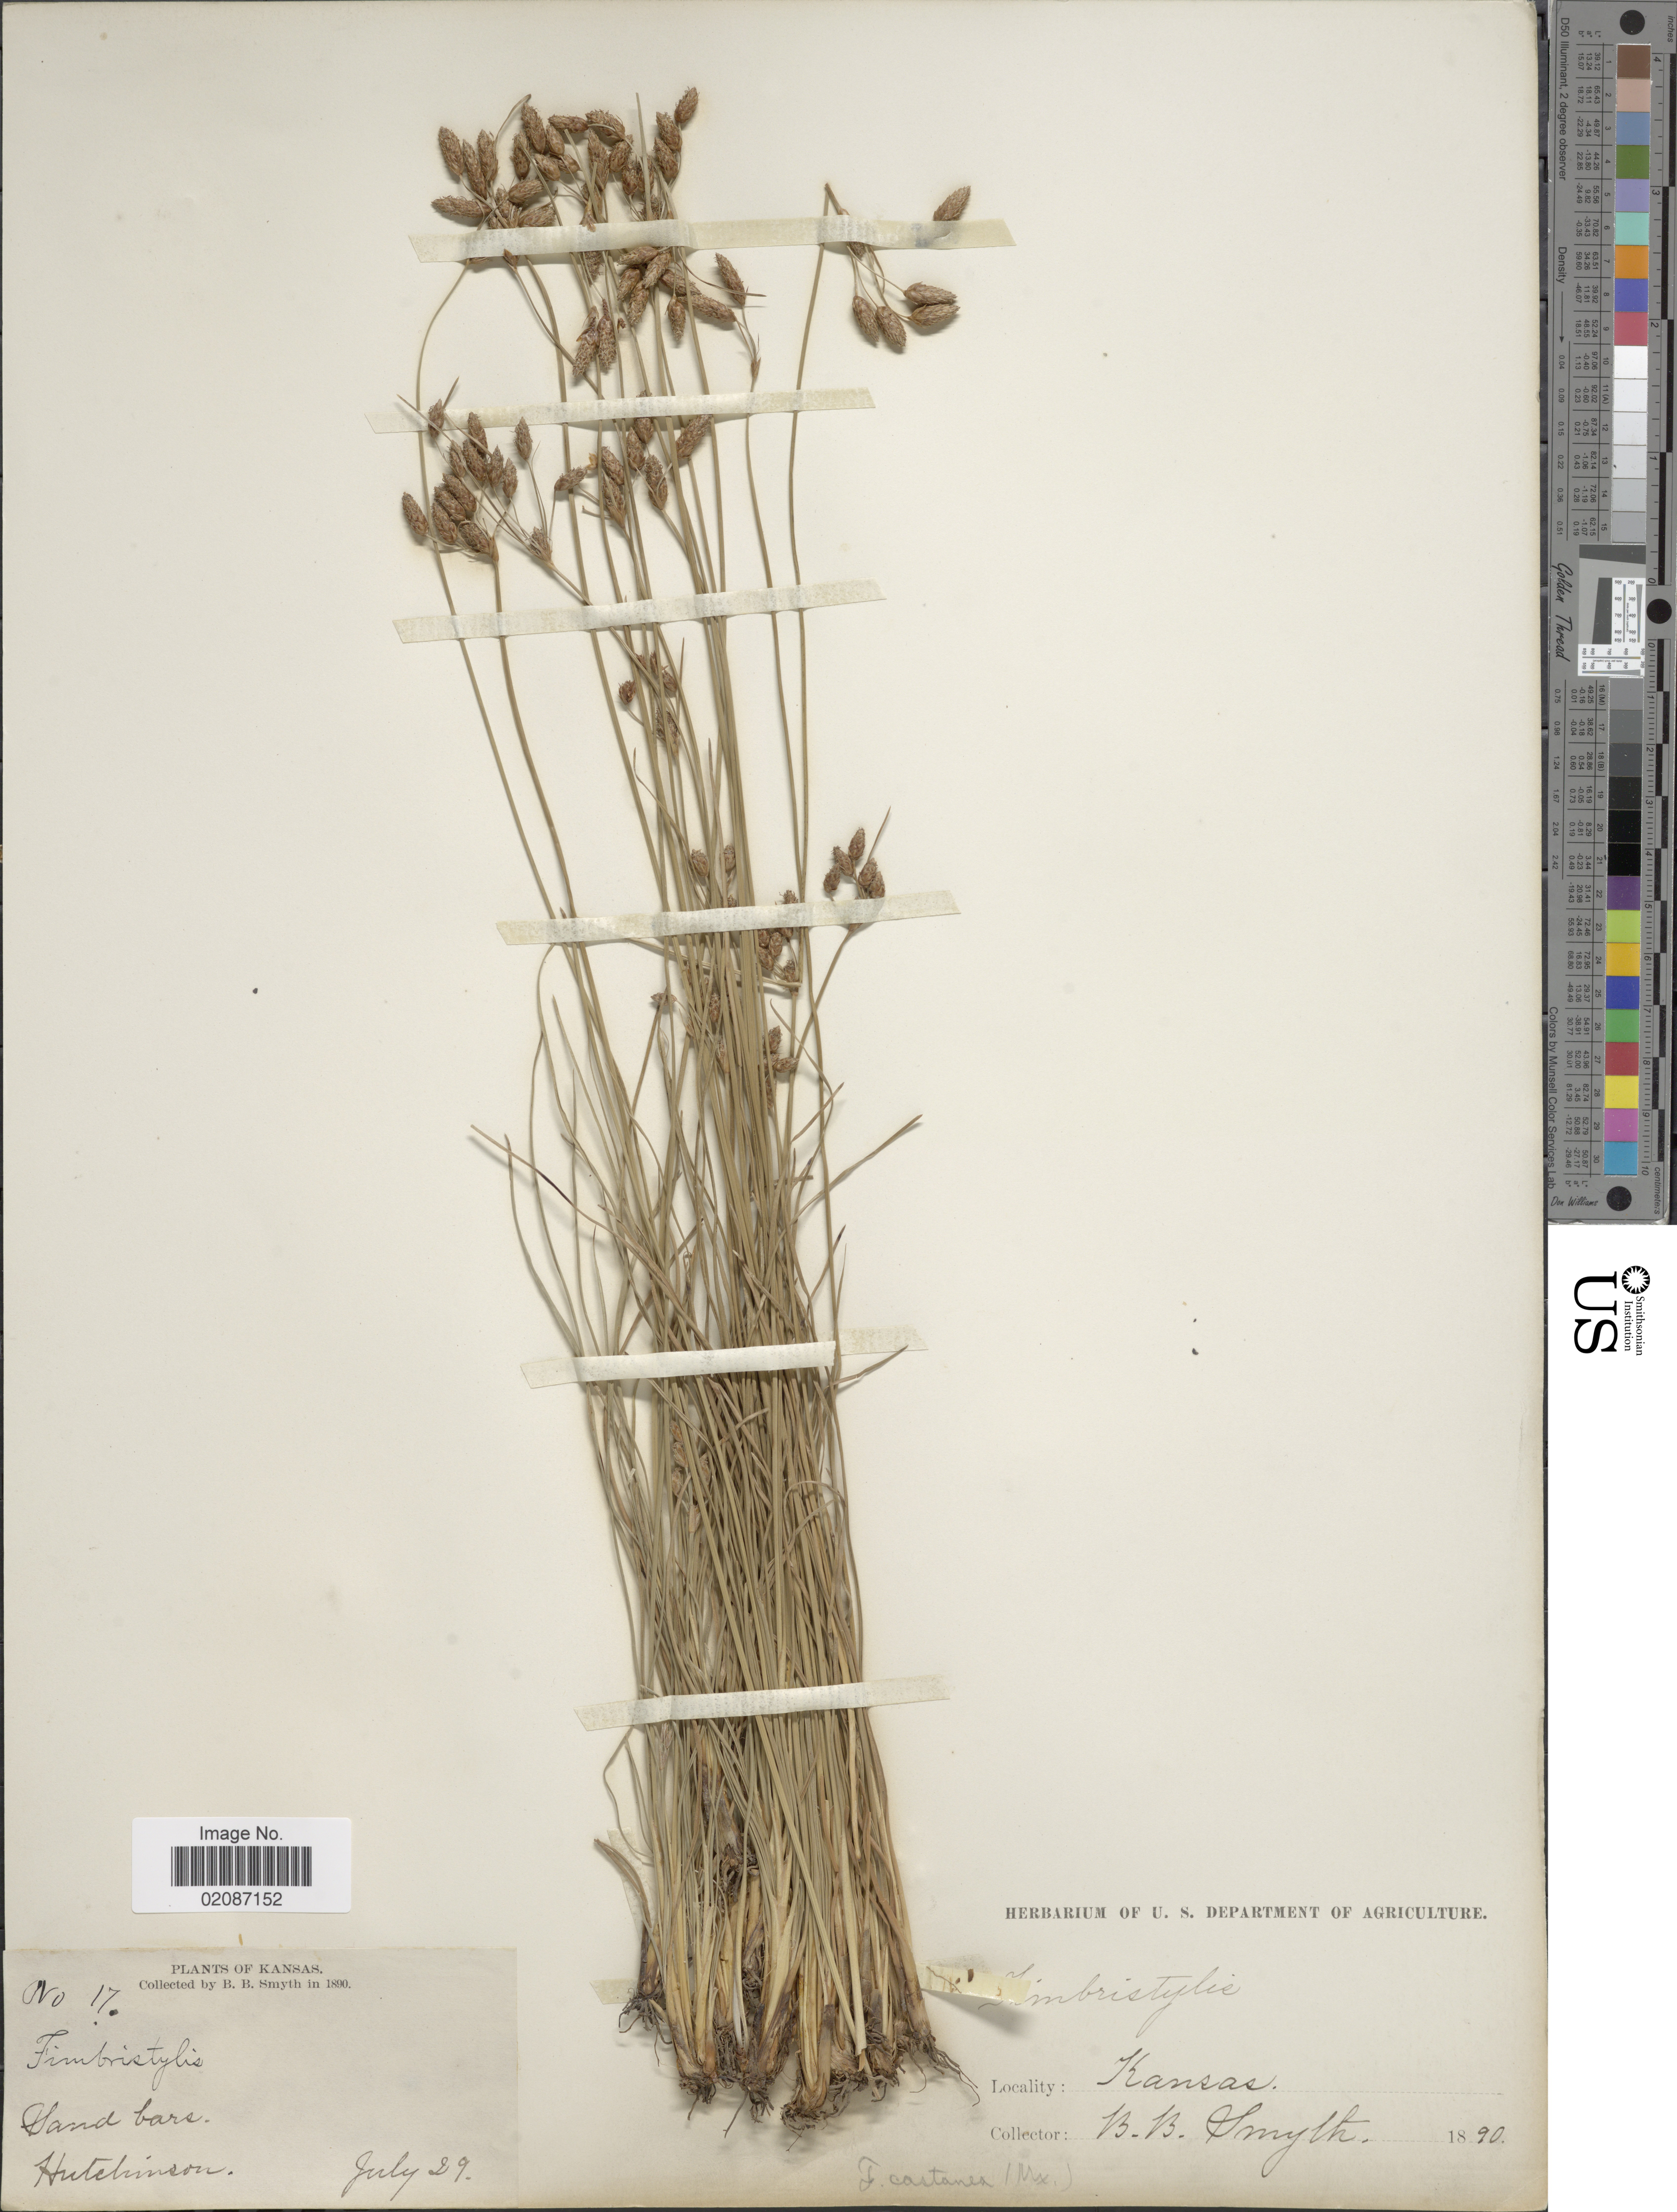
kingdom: Plantae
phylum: Tracheophyta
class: Liliopsida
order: Poales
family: Cyperaceae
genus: Fimbristylis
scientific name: Fimbristylis spadicea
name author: (L.) Vahl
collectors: B. Smyth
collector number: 17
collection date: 1890-07-29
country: United States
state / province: Kansas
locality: Hutchinson